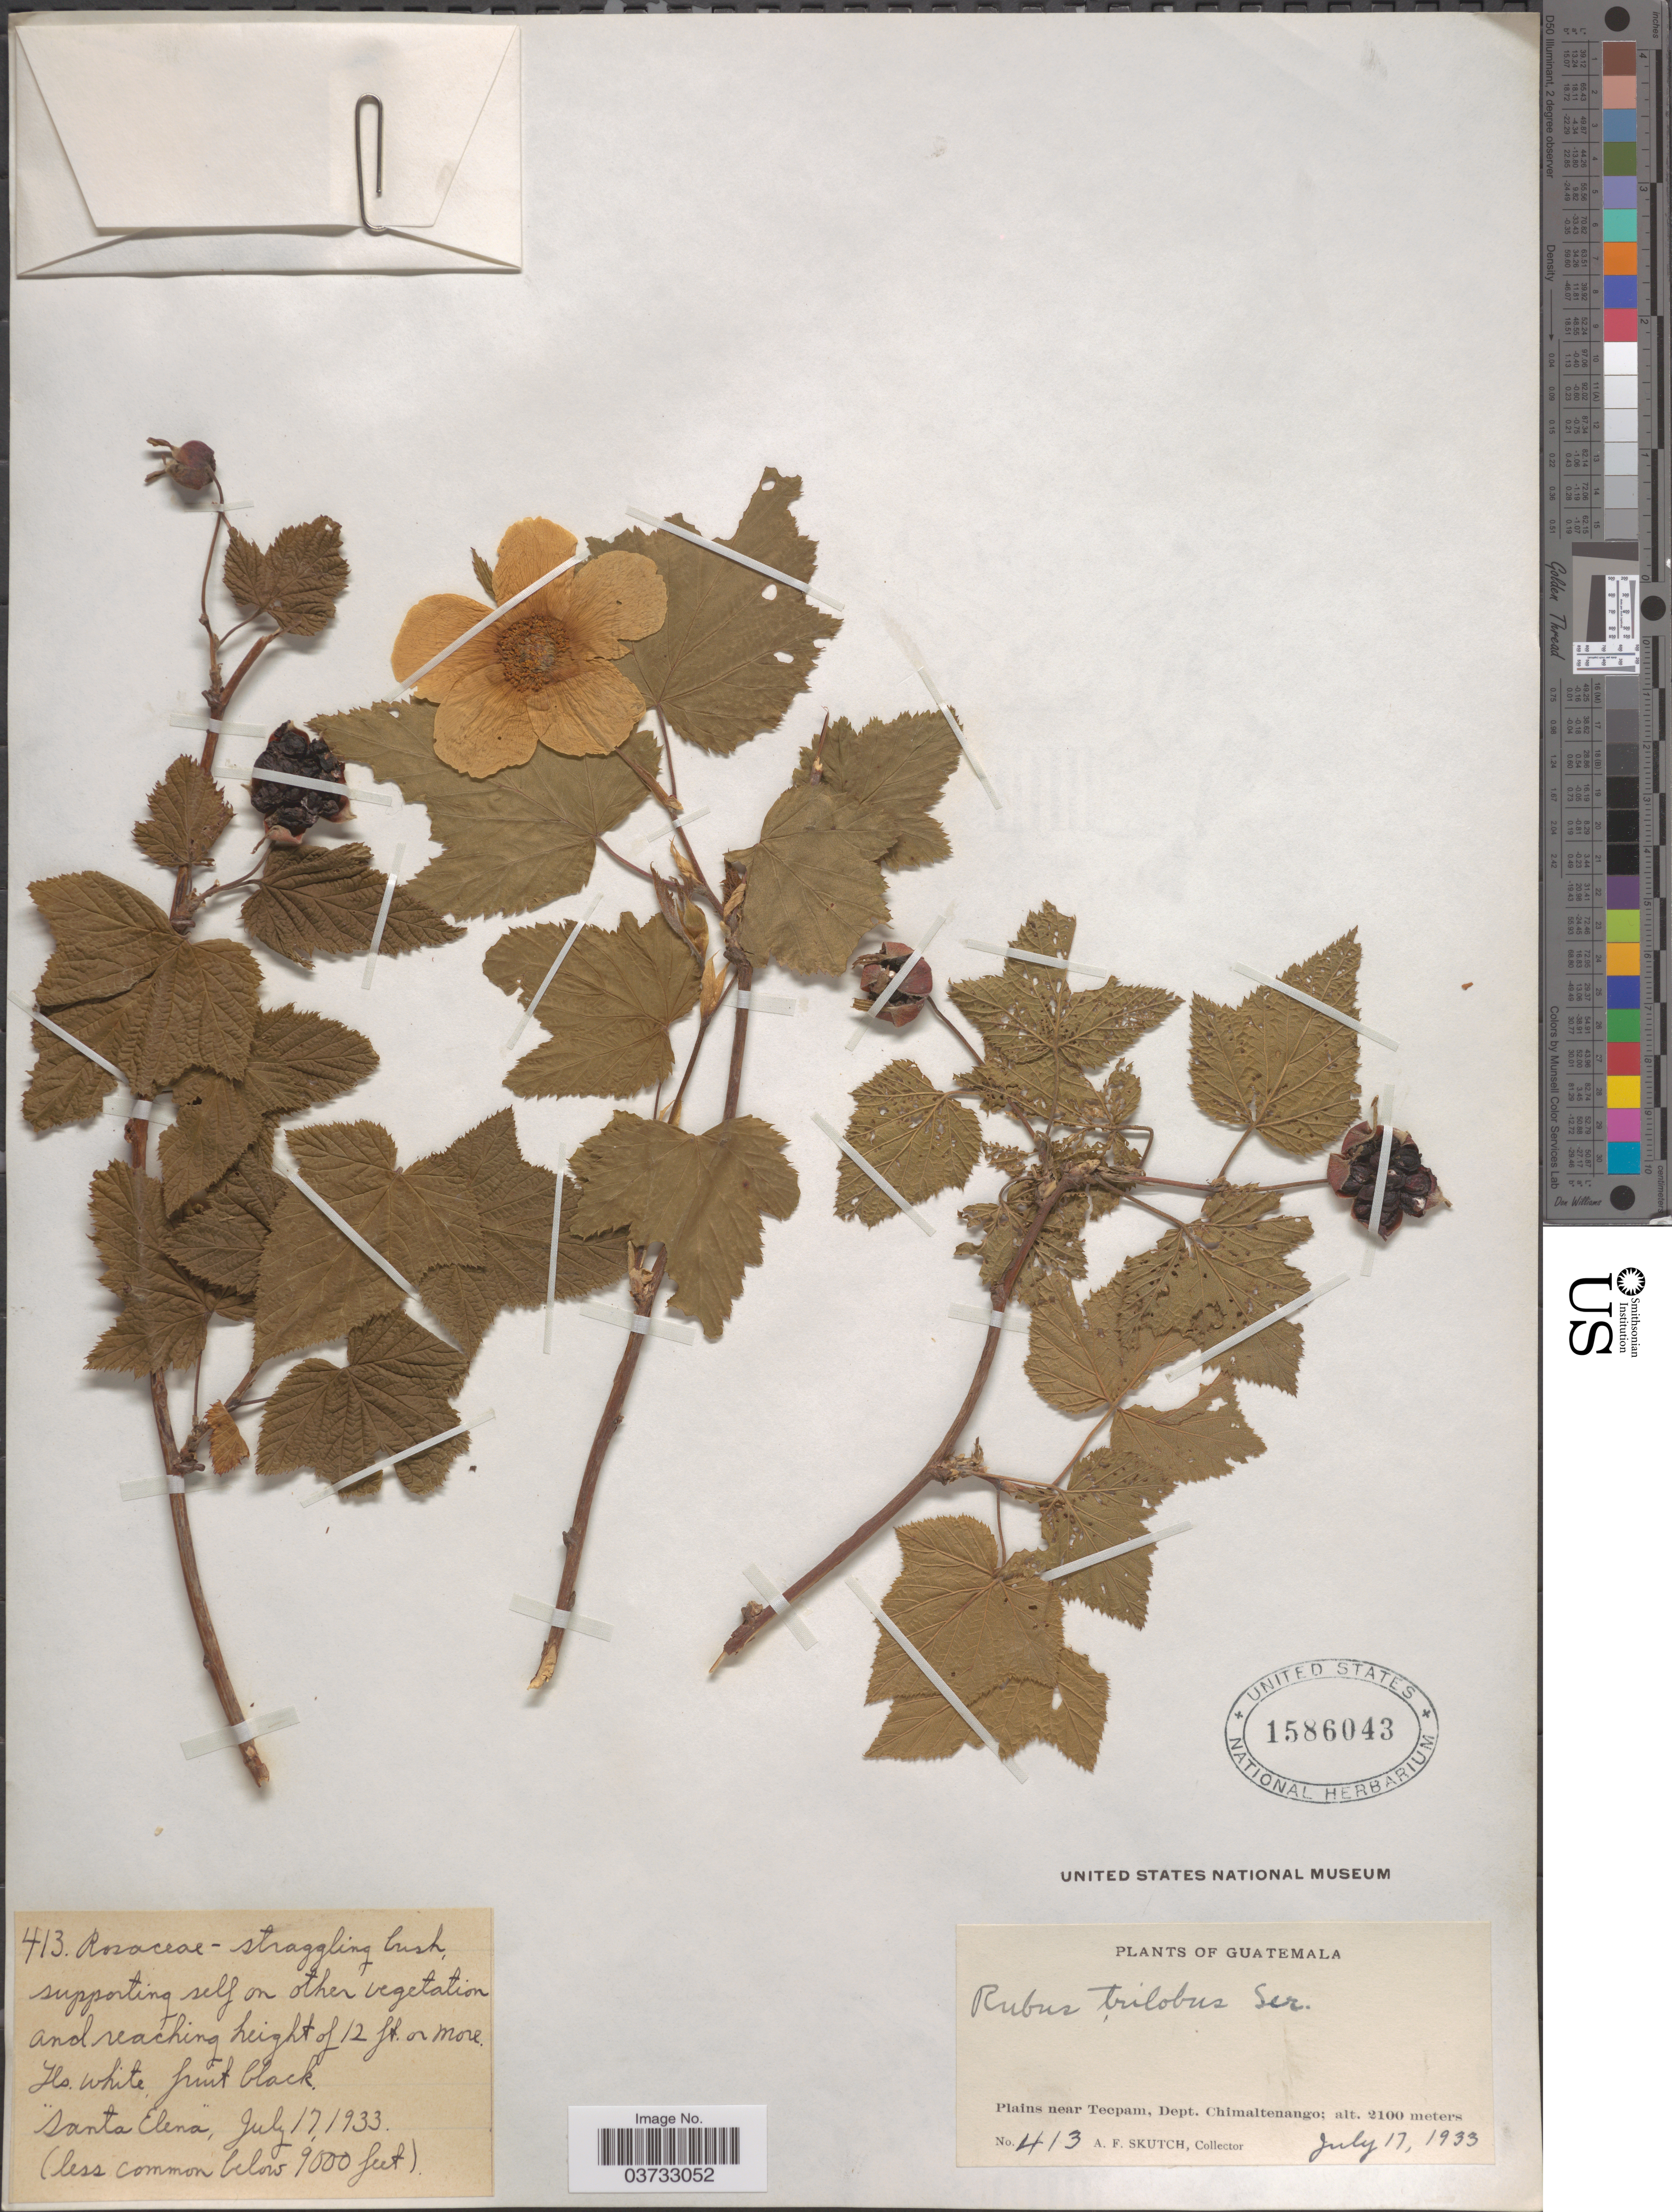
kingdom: Plantae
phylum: Tracheophyta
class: Magnoliopsida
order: Rosales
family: Rosaceae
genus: Rubus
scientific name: Rubus trilobus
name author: Moc. & Sessé ex Ser.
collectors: A. F. Skutch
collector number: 413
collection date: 1933-07-17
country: Guatemala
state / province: Chimaltenango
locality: Santa Elena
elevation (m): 2100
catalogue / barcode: US 1586043